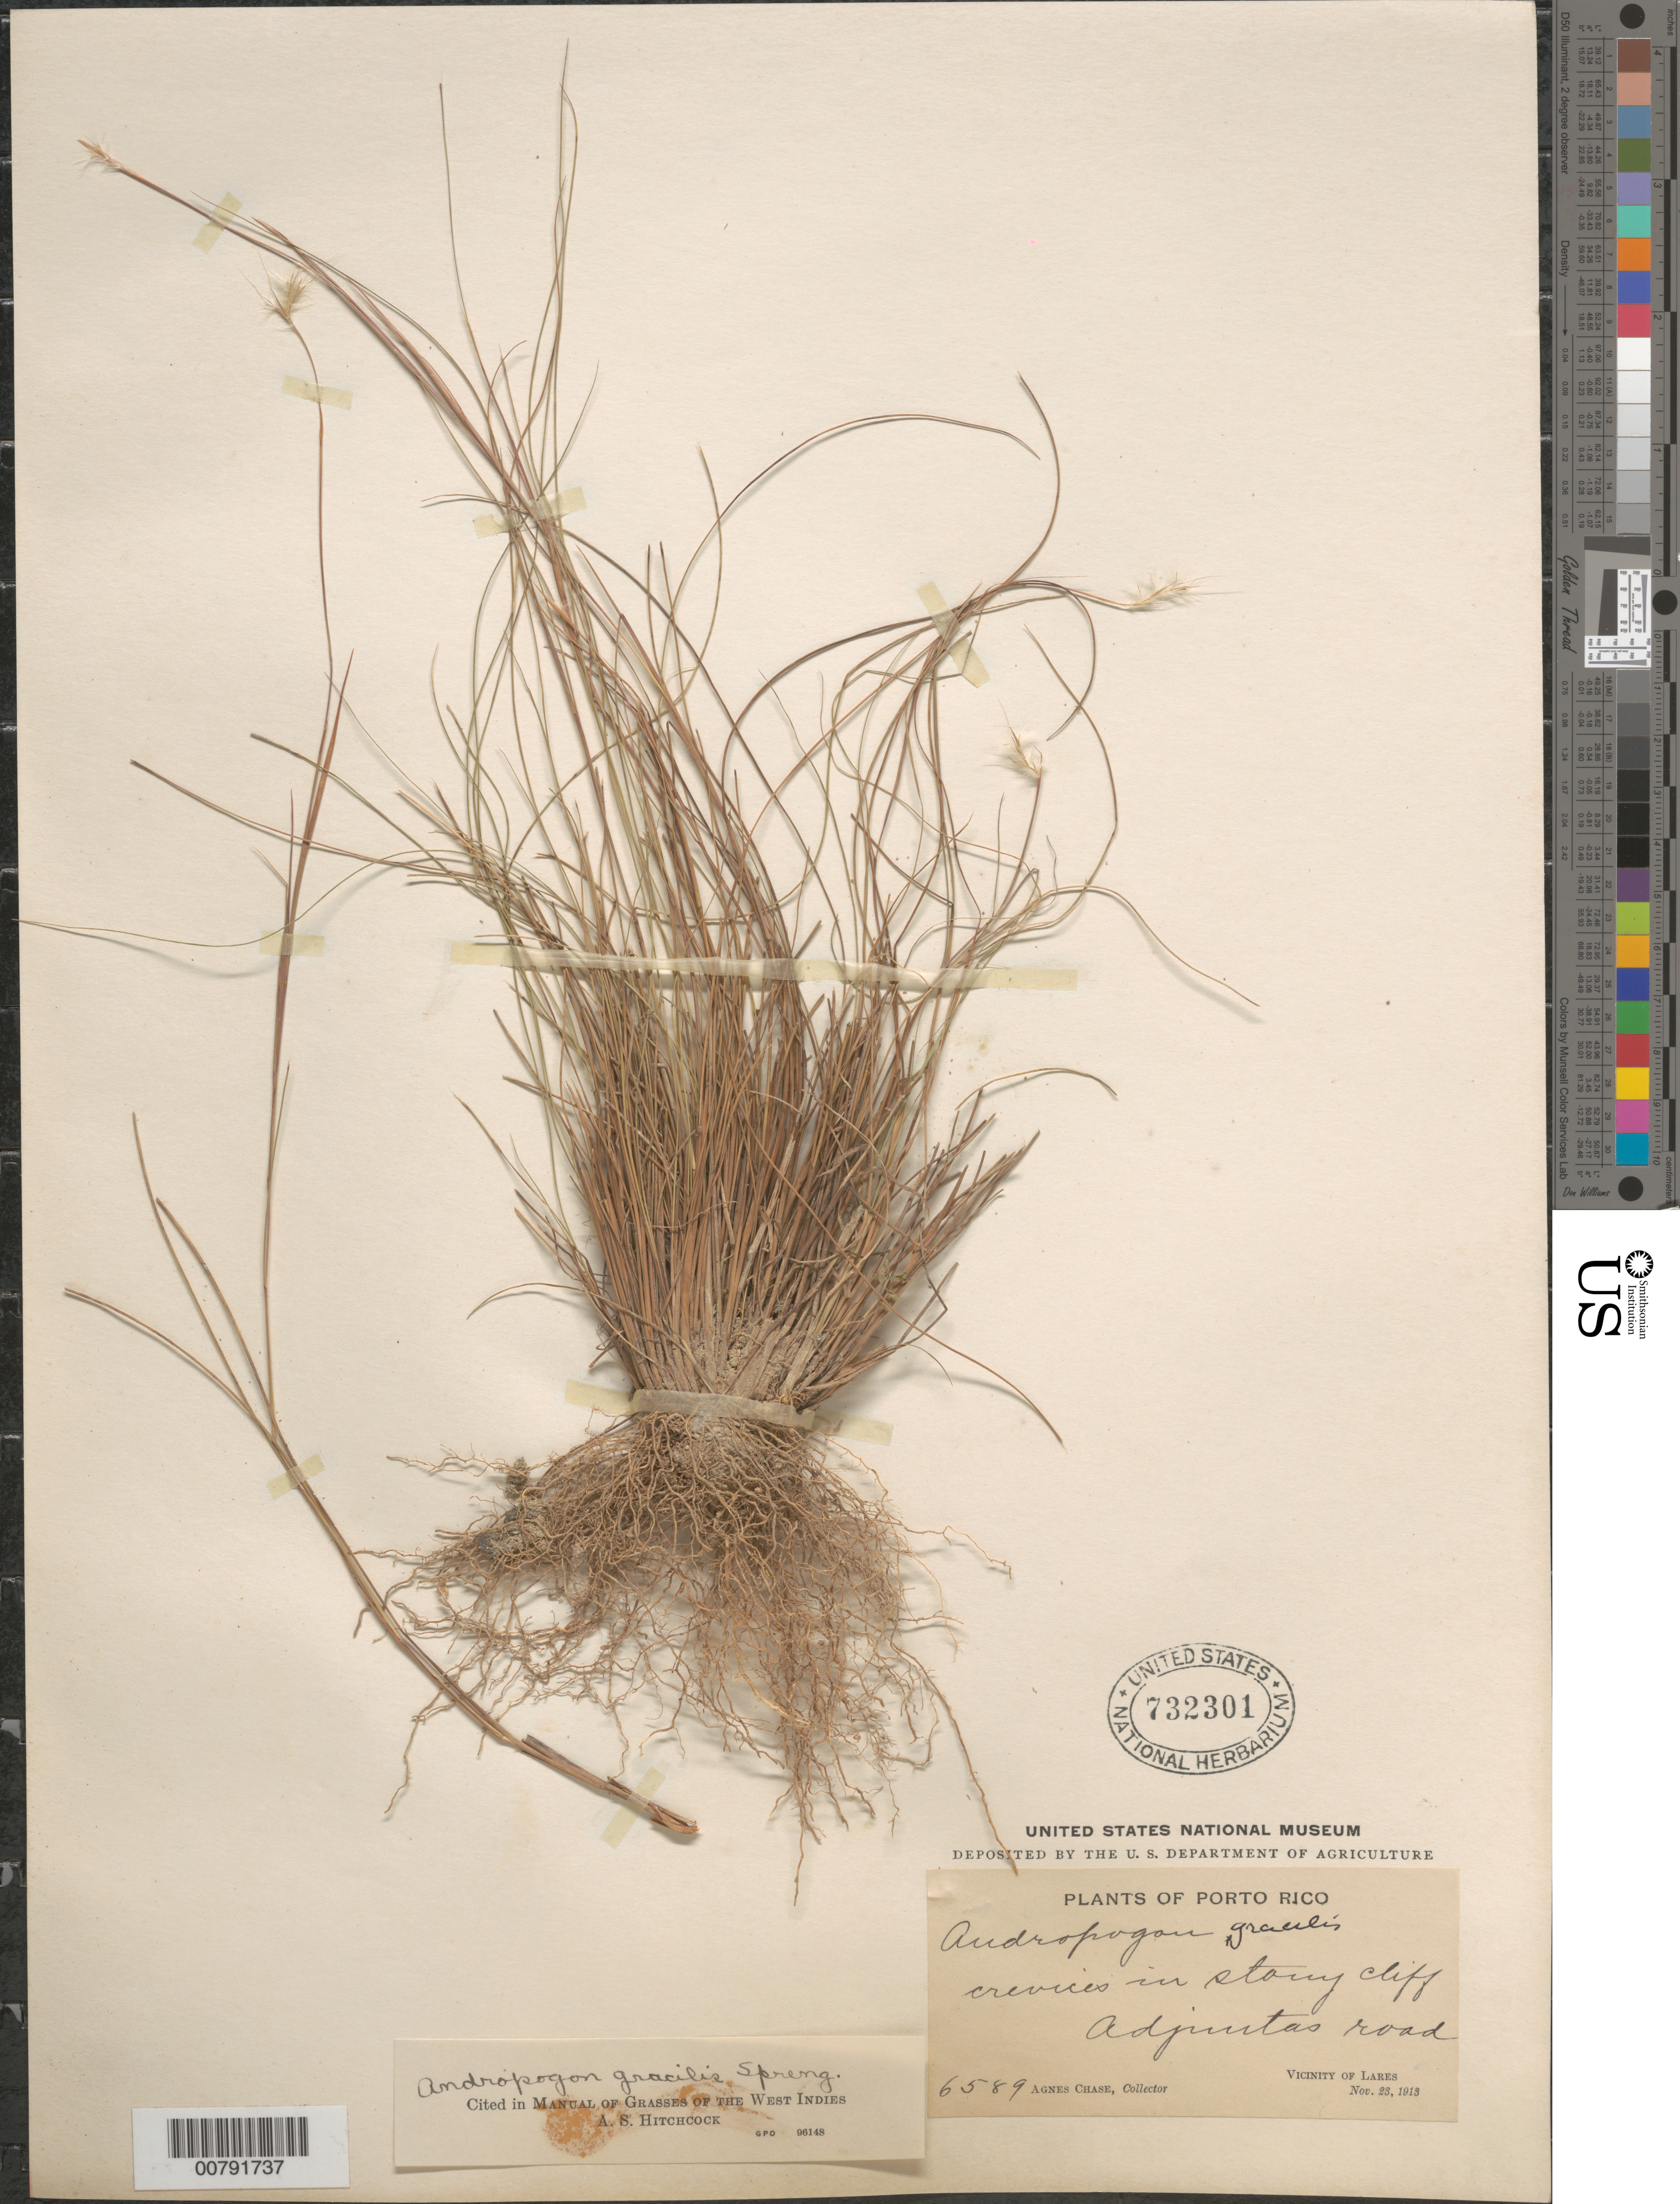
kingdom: Plantae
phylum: Tracheophyta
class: Liliopsida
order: Poales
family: Poaceae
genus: Schizachyrium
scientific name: Schizachyrium gracile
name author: (Spreng.) Nash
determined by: Hitchcock, Albert S.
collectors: A. Chase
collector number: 6589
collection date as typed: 23 Nov 1913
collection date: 1913-11-23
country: Puerto Rico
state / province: Lares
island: Puerto Rico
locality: Adjuntas Road, vicinity of Lares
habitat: Crevices in stony cliff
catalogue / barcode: US 732301